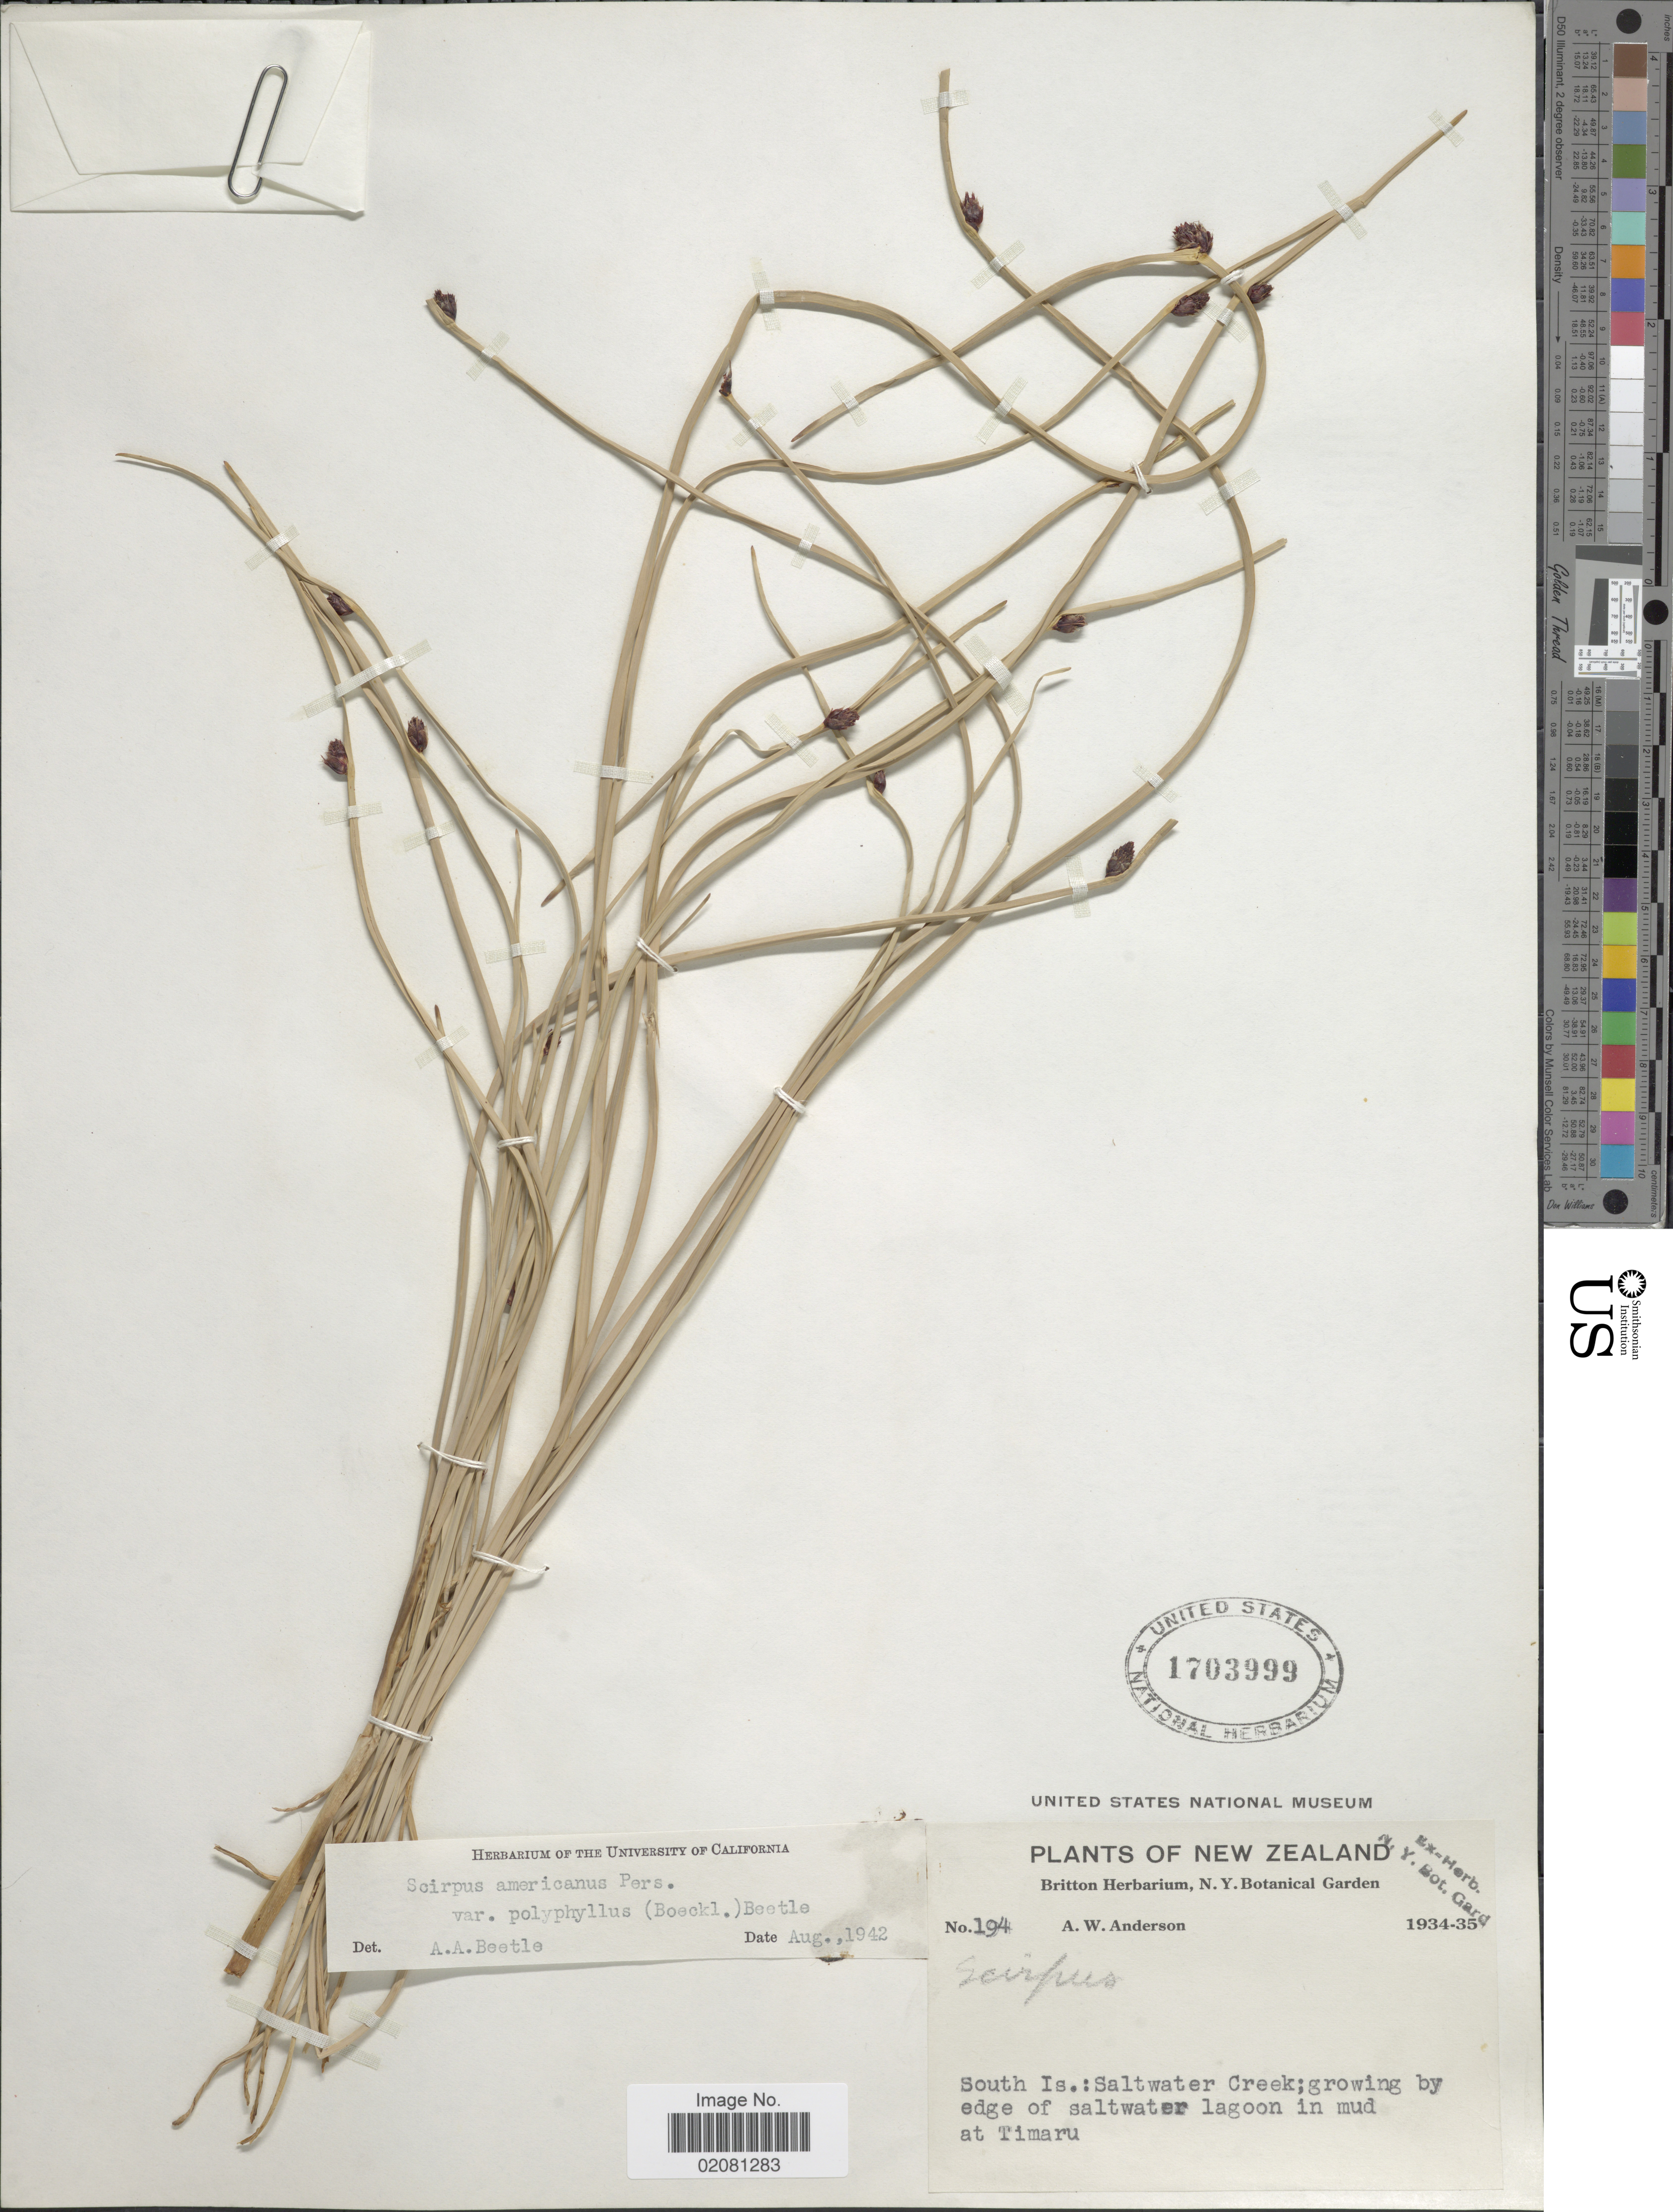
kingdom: Plantae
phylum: Tracheophyta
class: Liliopsida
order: Poales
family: Cyperaceae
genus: Schoenoplectus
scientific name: Schoenoplectus pungens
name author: (Vahl) Palla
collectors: A. W. Anderson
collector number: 194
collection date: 1934/1935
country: New Zealand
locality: South Is.: Saltwater Creek; growing by edge of saltwater lagoon in mud at Timaru.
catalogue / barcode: US 1703999